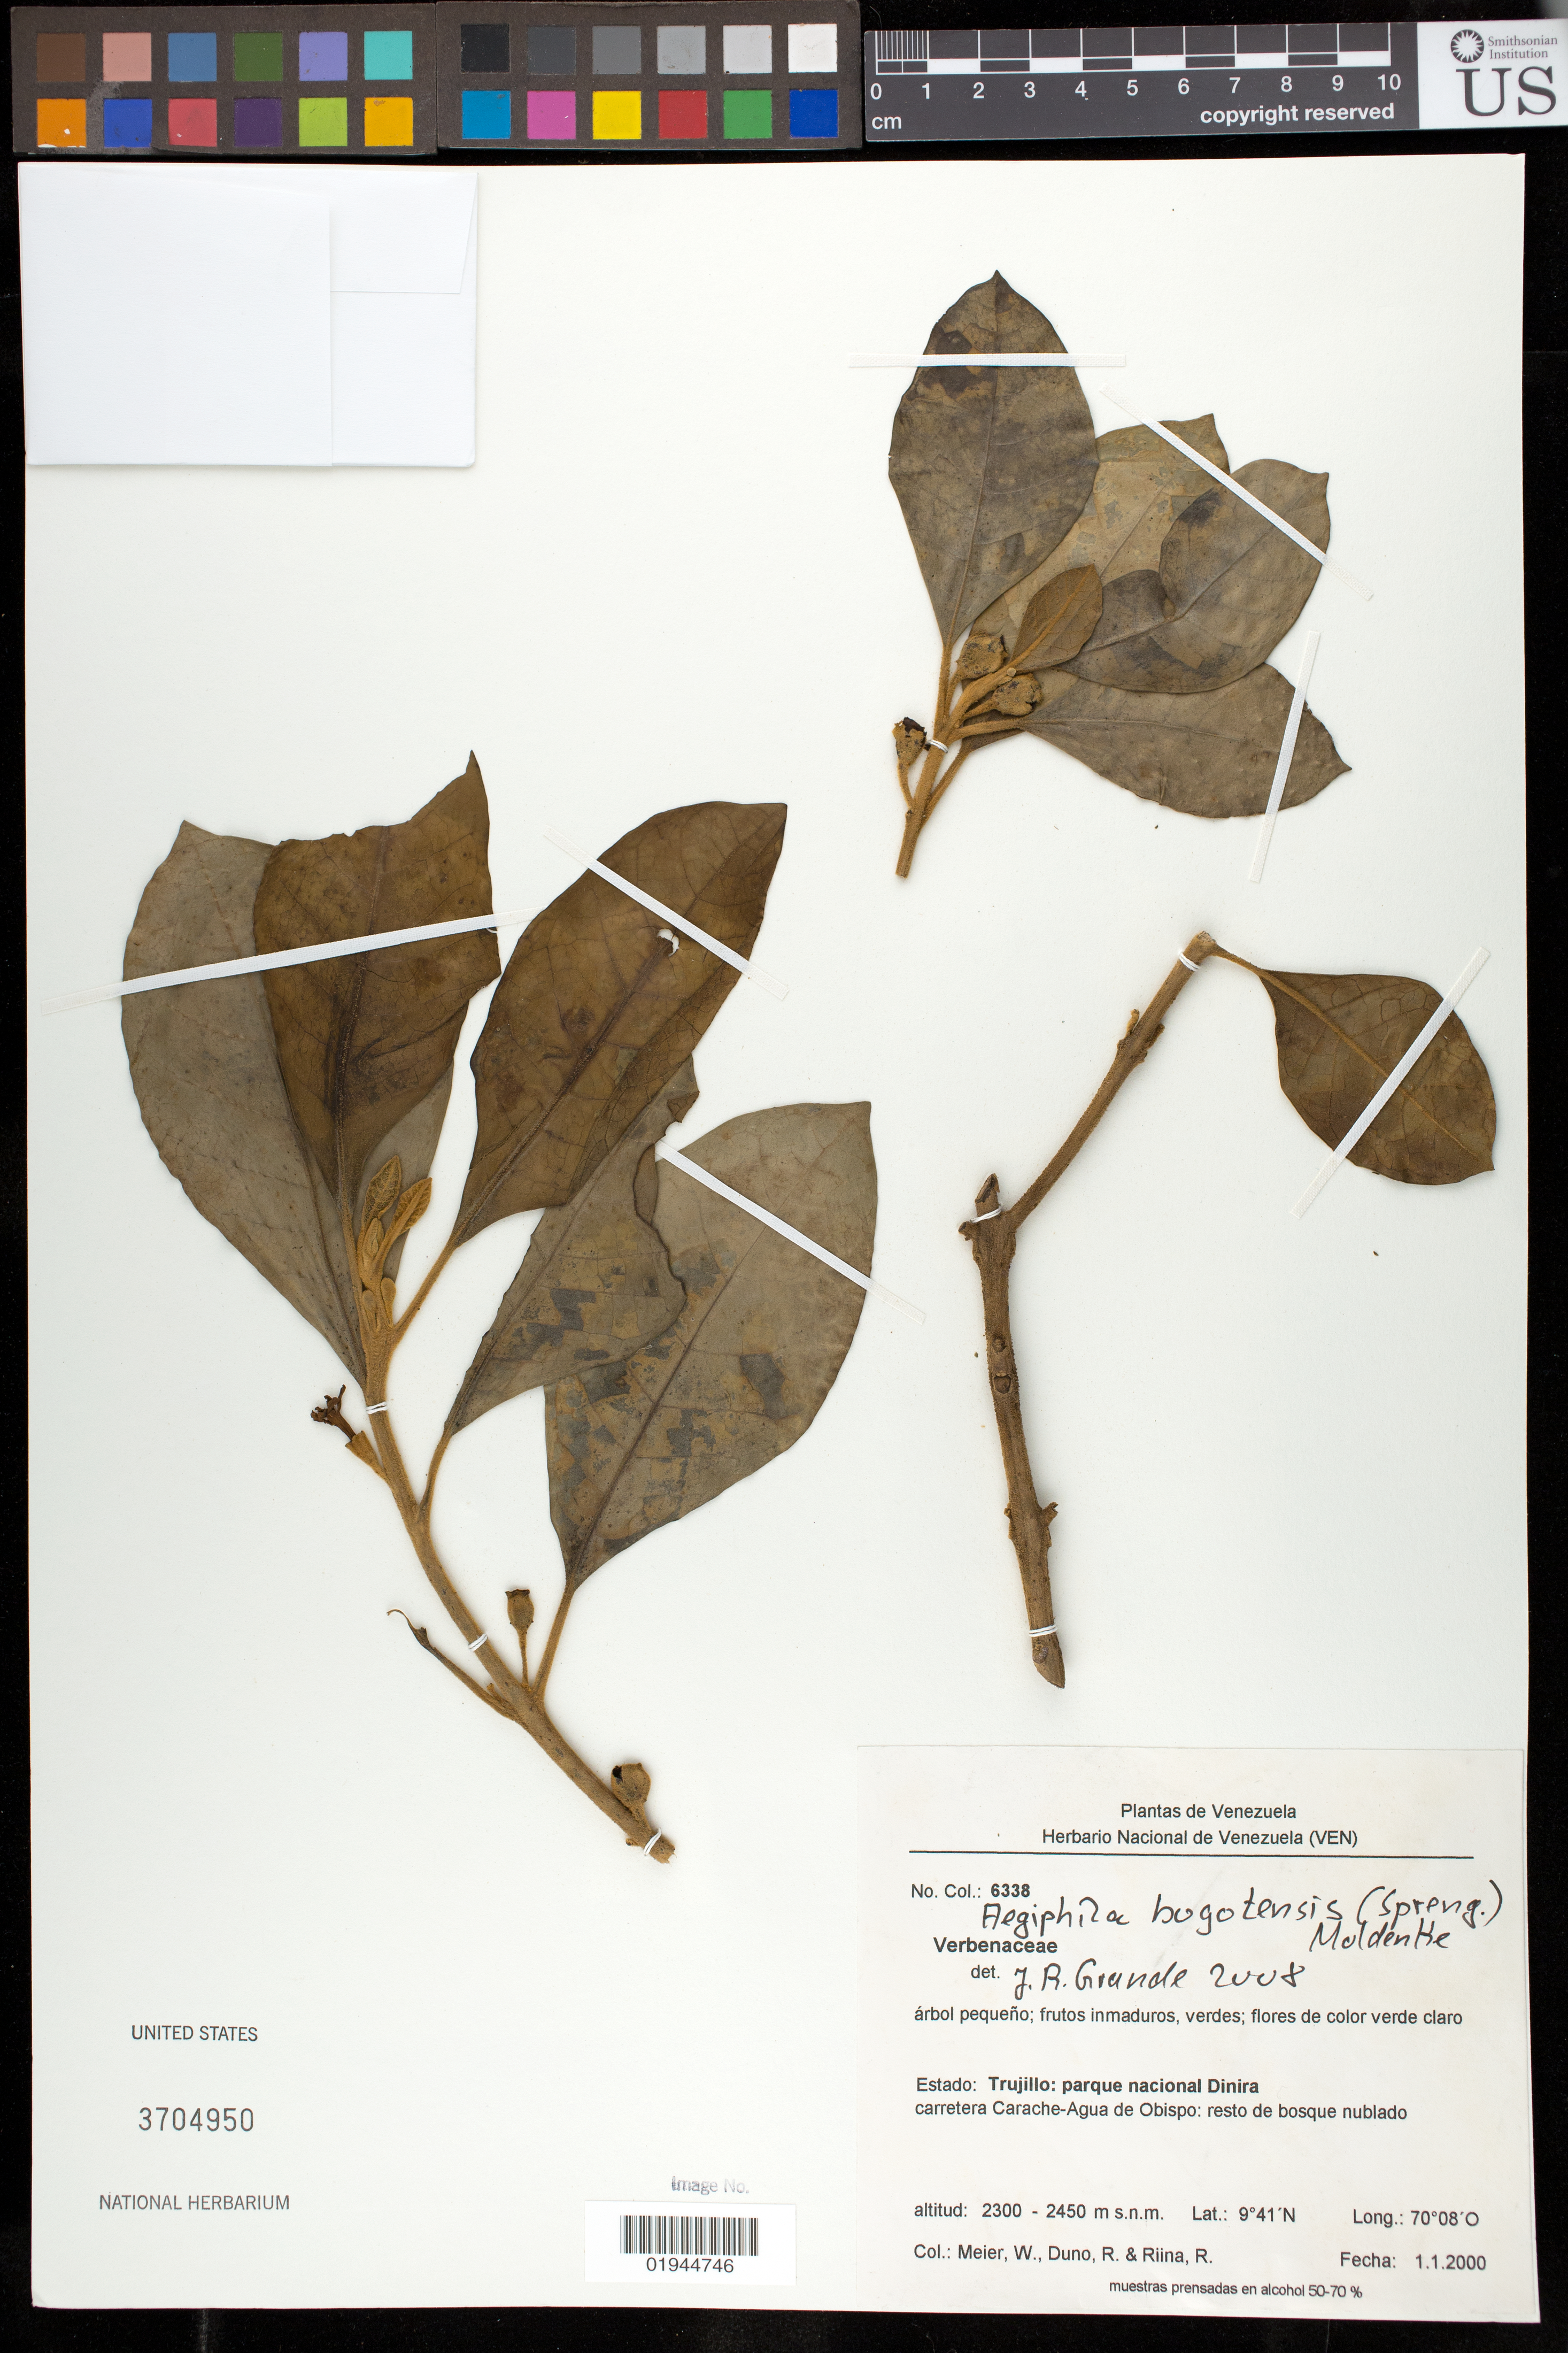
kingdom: Plantae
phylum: Tracheophyta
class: Magnoliopsida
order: Lamiales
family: Lamiaceae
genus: Aegiphila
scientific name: Aegiphila bogotensis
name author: (Spreng.) Moldenke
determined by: Grande, J. R.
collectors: W. Meier, R. Duno de Stefano & R. Riina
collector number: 6338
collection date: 2000-01-01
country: Venezuela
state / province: Trujillo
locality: Parque Nacional Dinira. Carretera Carache-Agua de Obispo.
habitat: resto de bosque nublado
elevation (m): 2300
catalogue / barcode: US 3704950